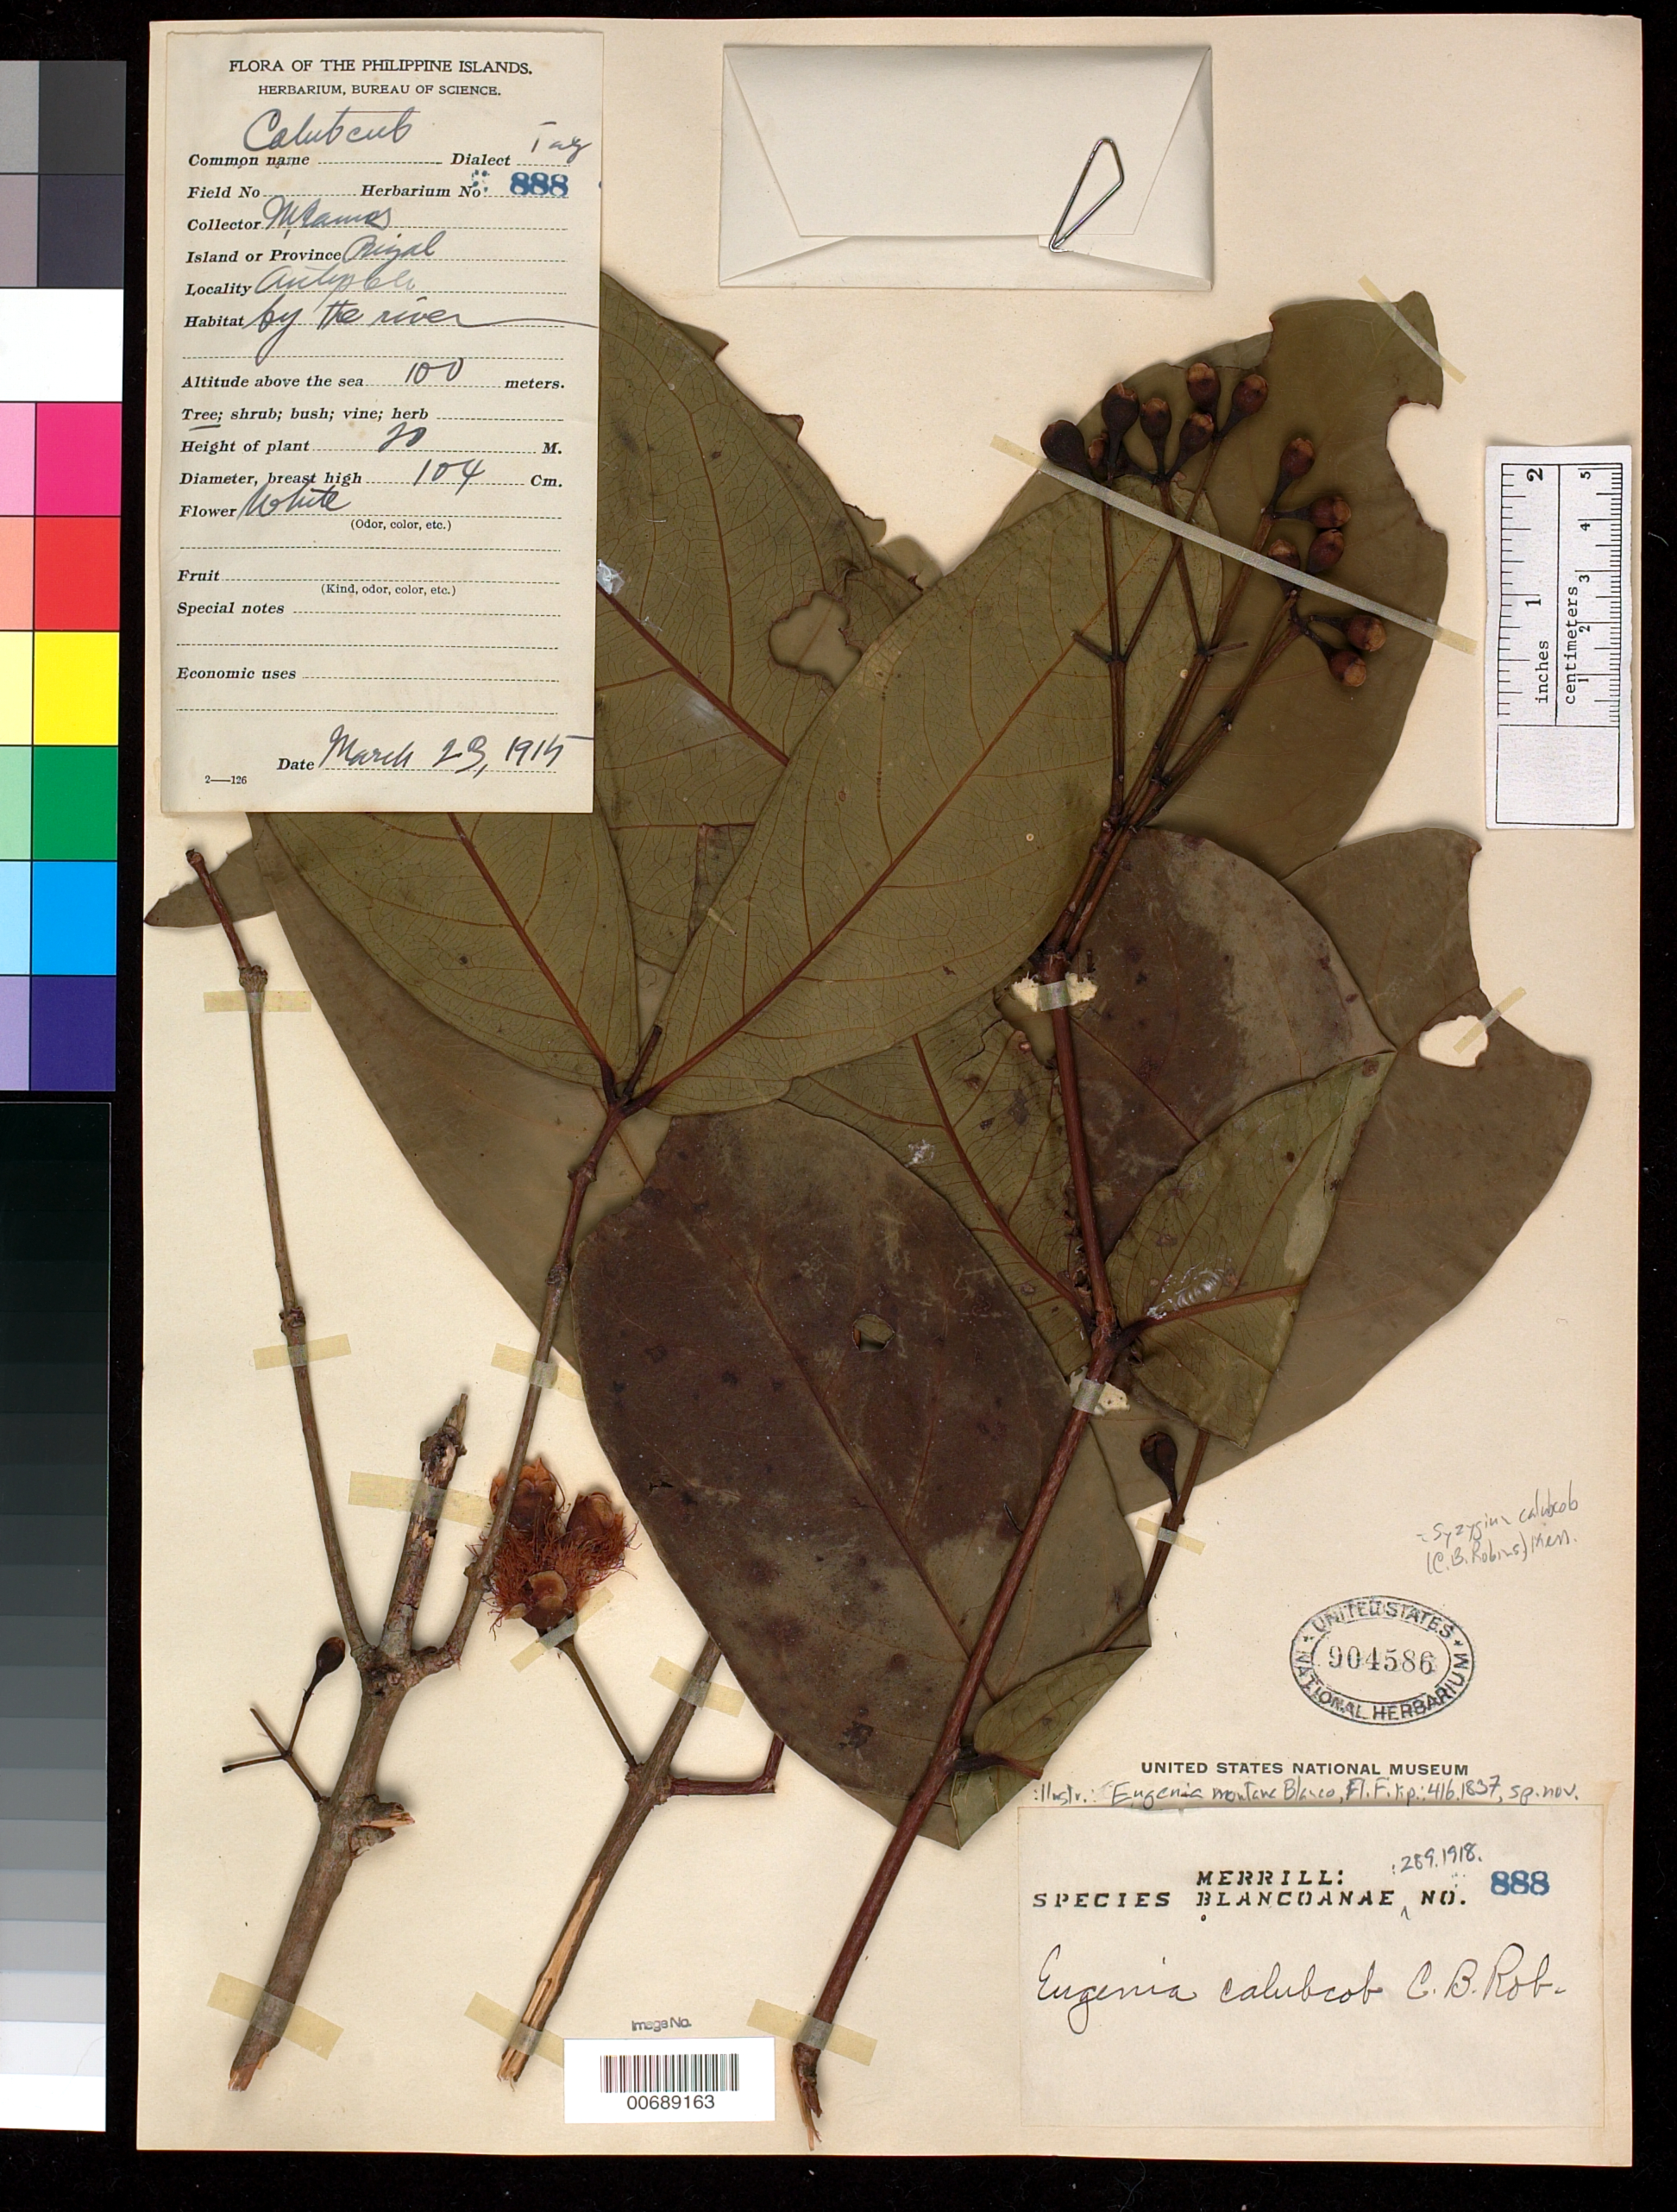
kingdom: Plantae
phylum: Tracheophyta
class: Magnoliopsida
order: Myrtales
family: Myrtaceae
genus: Syzygium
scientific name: Syzygium calubcob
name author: (C.B. Rob.) Merr.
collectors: M. Ramos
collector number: Sp. Blancoan. 0888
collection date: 1915-03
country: Philippines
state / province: Calabarzon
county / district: Rizal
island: Luzon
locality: Antipolo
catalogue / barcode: US 904586